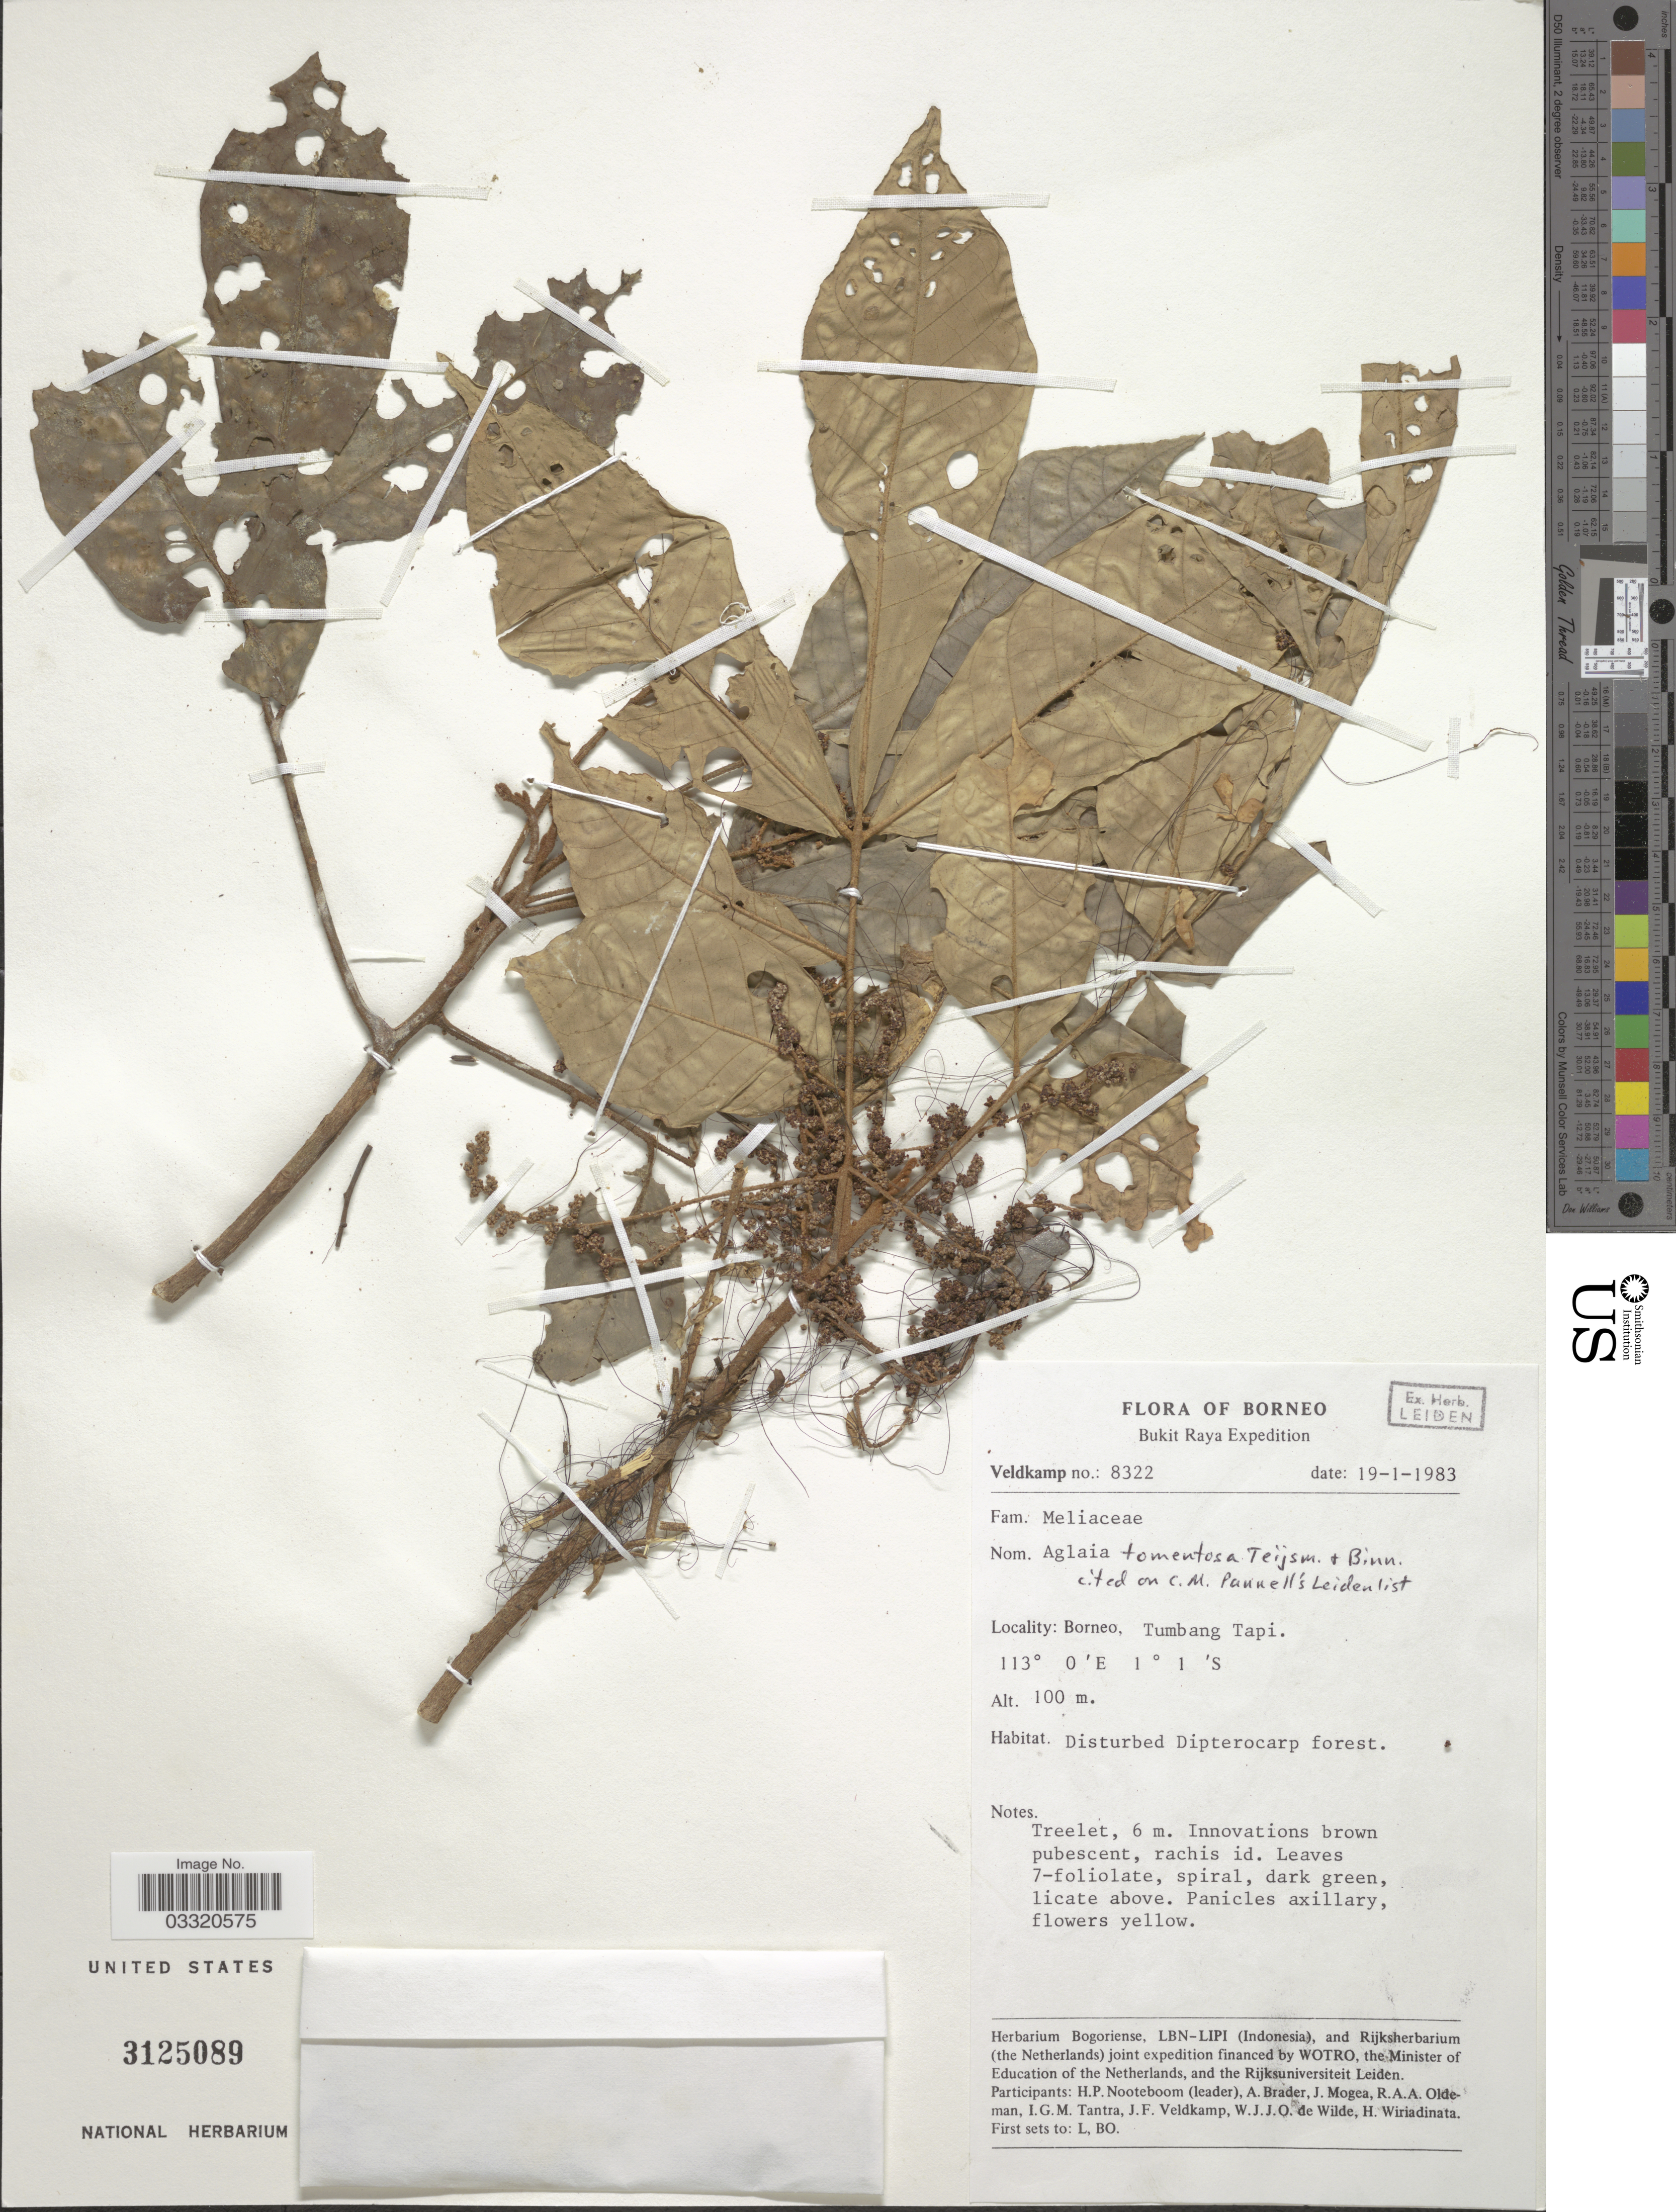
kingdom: Plantae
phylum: Tracheophyta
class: Magnoliopsida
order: Sapindales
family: Meliaceae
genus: Aglaia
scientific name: Aglaia tomentosa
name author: Teijsm. & Binn.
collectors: J. F. Veldkamp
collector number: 8322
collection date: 1983-01-19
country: Indonesia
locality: Bukit Raya. Borneo, Tumbang Tapi.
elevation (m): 100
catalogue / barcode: US 3125089